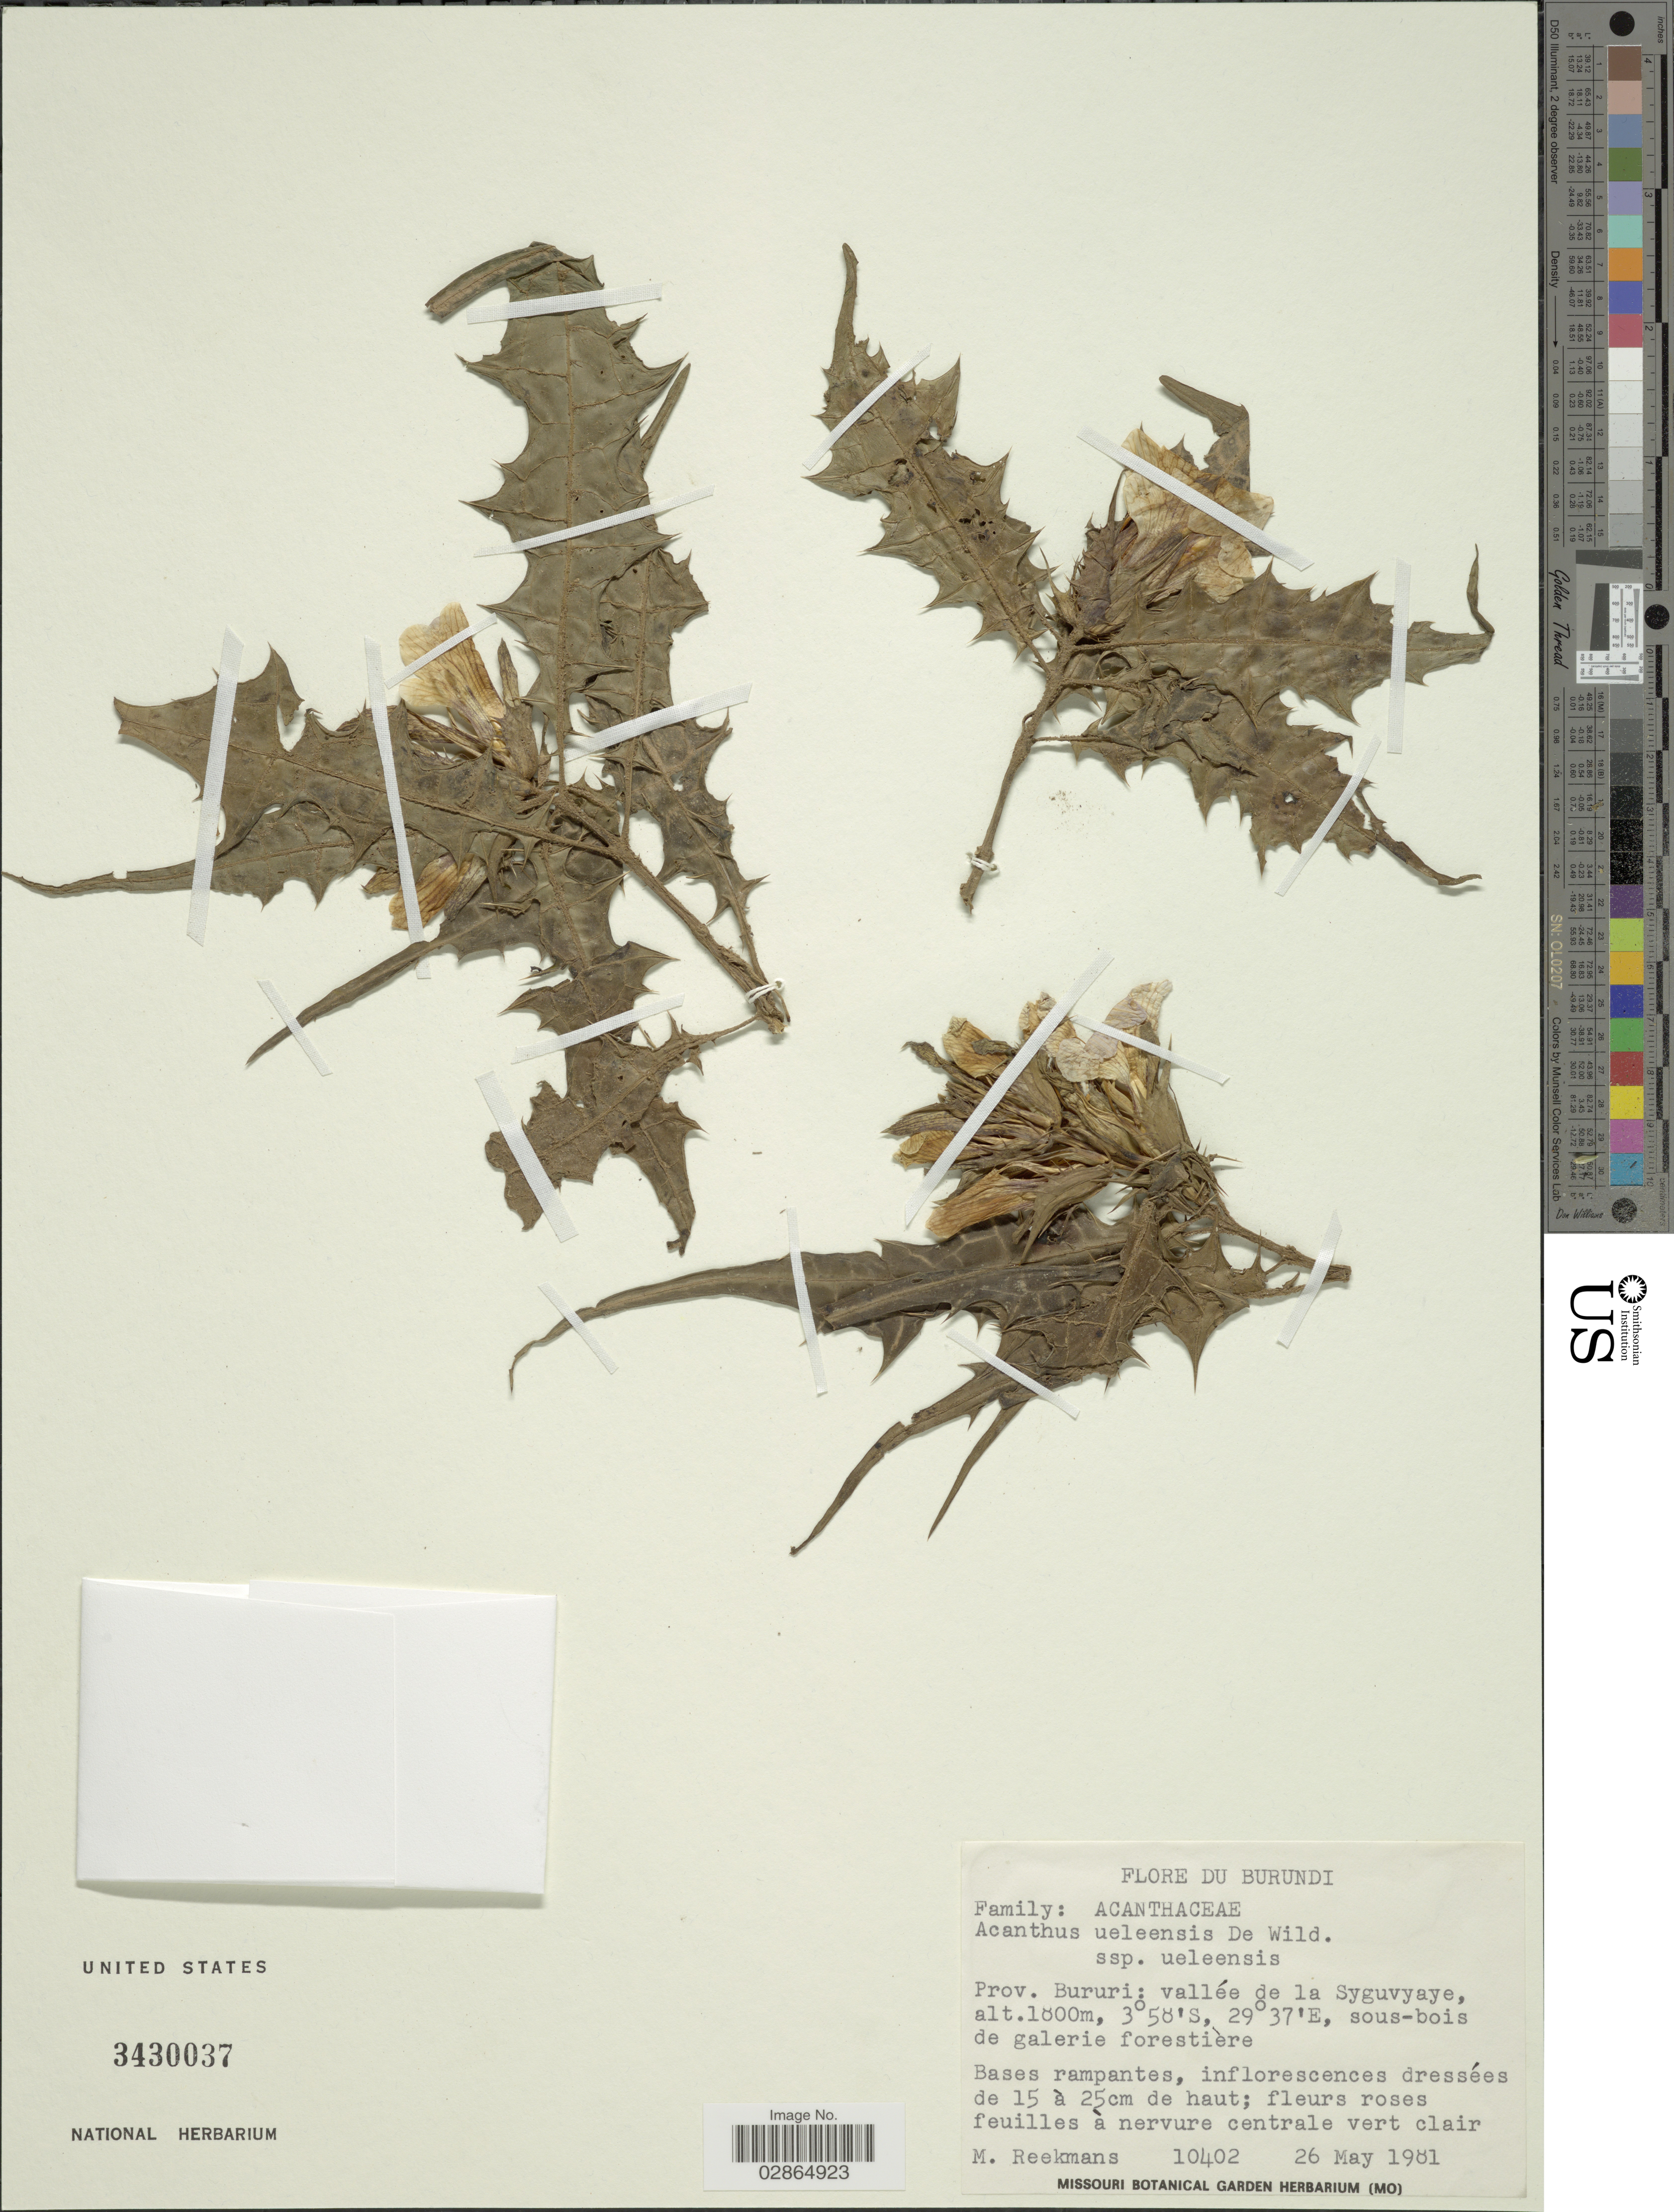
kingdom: Plantae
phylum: Tracheophyta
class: Magnoliopsida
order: Lamiales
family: Acanthaceae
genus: Acanthus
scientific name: Acanthus ueleensis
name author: De Wild.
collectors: M. Reekmans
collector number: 10402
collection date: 1981-05-26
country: Burundi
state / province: Bururi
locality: Prov. Bururi: vallée de la Syguvyaye.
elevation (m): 1800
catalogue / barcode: US 3430037